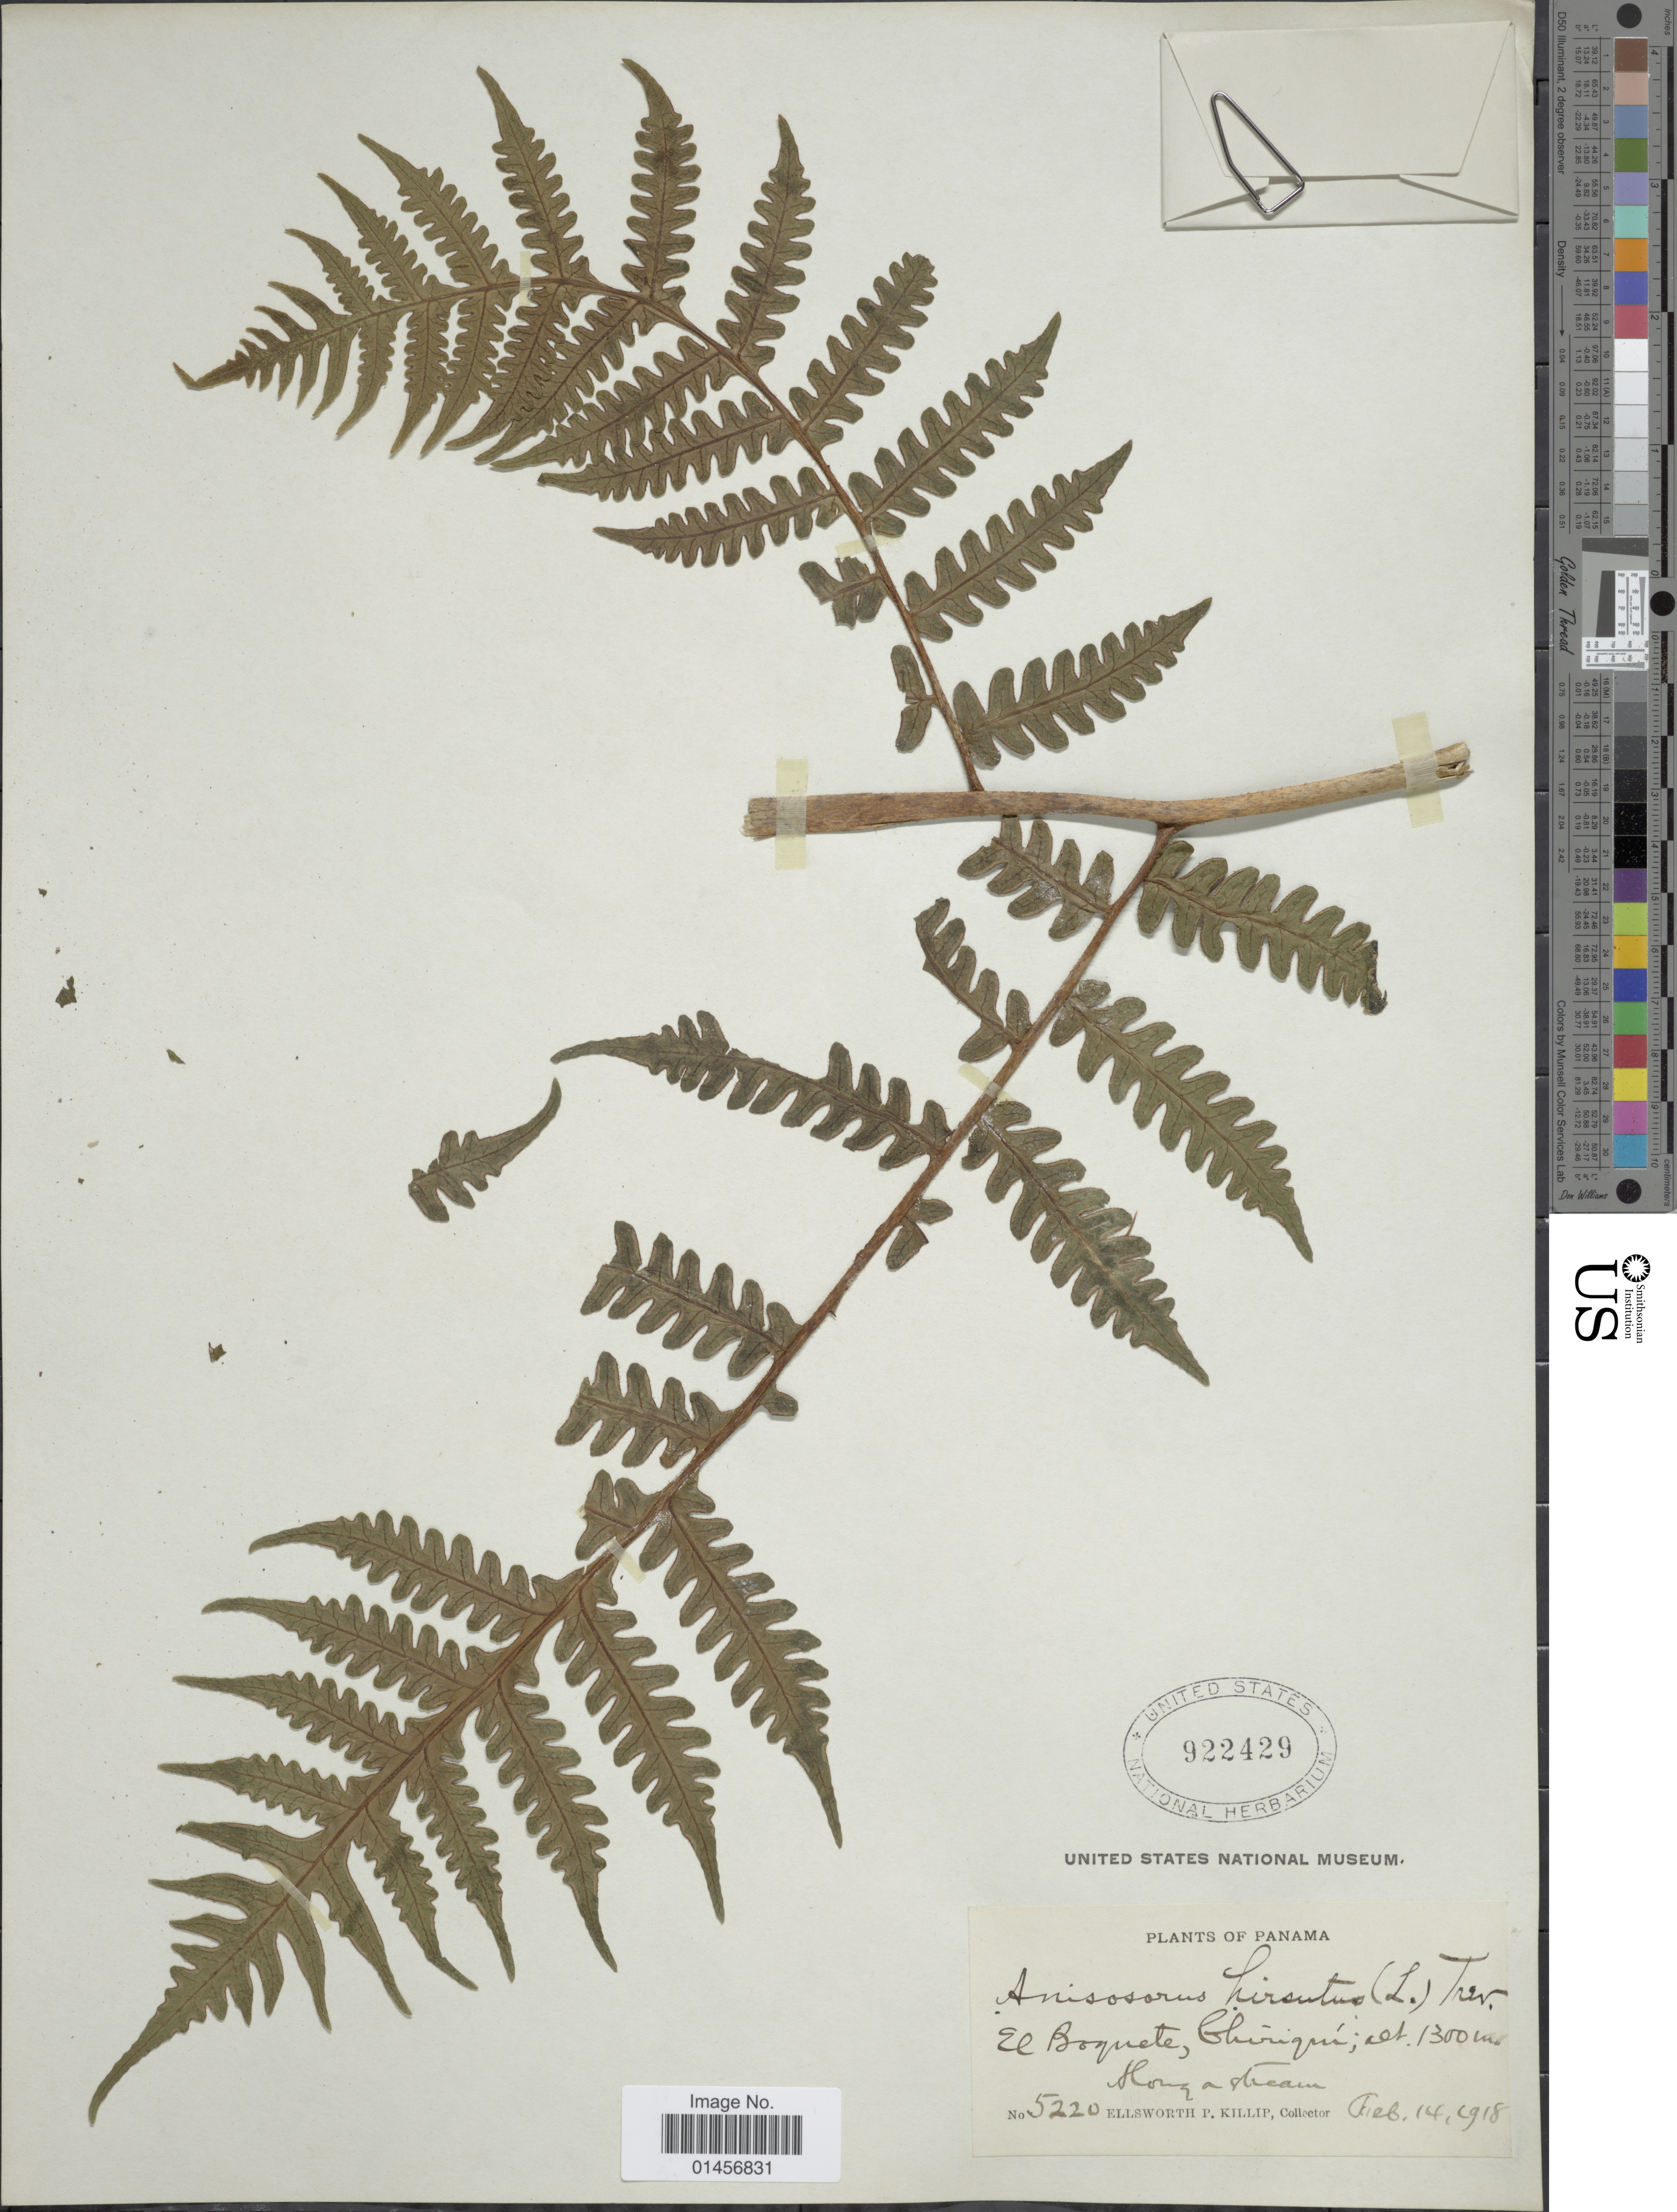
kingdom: Plantae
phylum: Tracheophyta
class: Polypodiopsida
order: Polypodiales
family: Lonchitidaceae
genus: Lonchitis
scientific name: Lonchitis hirsuta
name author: L.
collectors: E. P. Killip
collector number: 5220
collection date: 1918-02-14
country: Panama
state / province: Chiriqui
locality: El Boquete, Chiriqui.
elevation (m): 1300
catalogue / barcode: US 922429